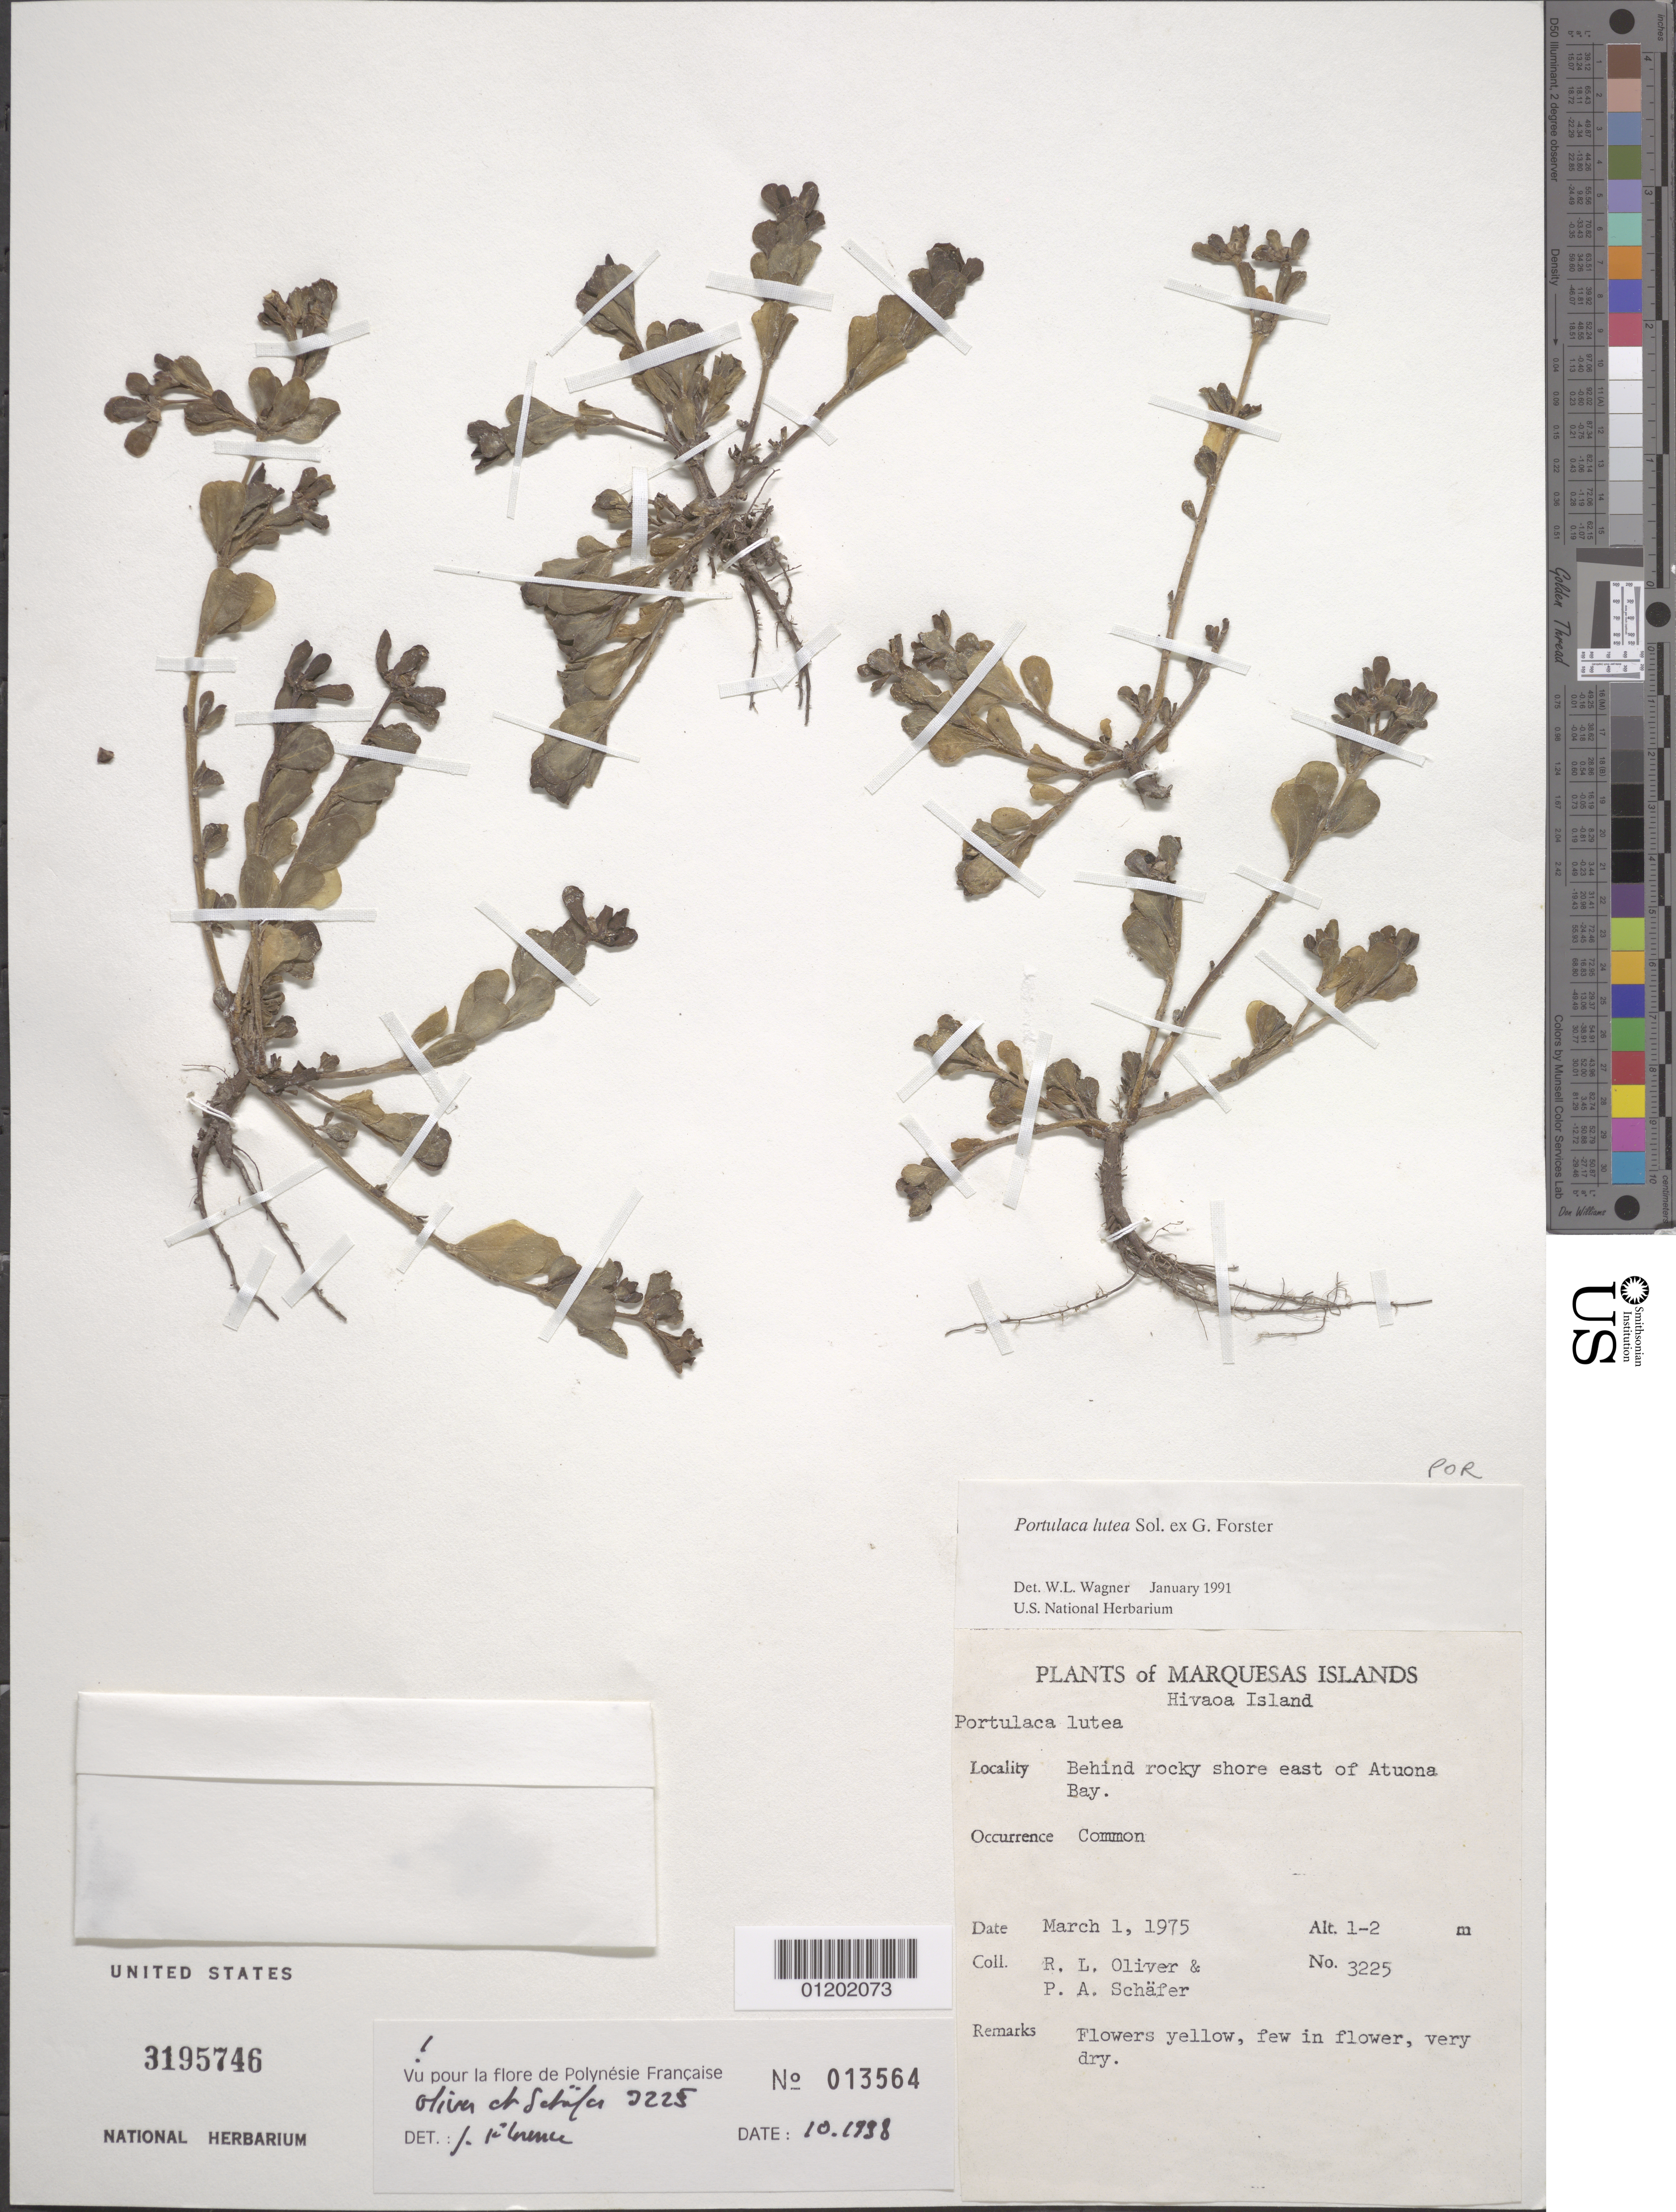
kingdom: Plantae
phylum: Tracheophyta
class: Magnoliopsida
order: Caryophyllales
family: Portulacaceae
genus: Portulaca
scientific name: Portulaca lutea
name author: Sol. ex G. Forst.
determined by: Wagner, W. L., (BOT), Smithsonian Institution - National Museum of Natural History (UNITED STATES)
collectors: R. L. Oliver & P. A. Schäfer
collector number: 3225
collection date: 1975-03-01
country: French Polynesia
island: Hiva Oa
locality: behind rocky shore E of Atuona Bay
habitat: Very dry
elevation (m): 1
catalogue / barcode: US 3195746